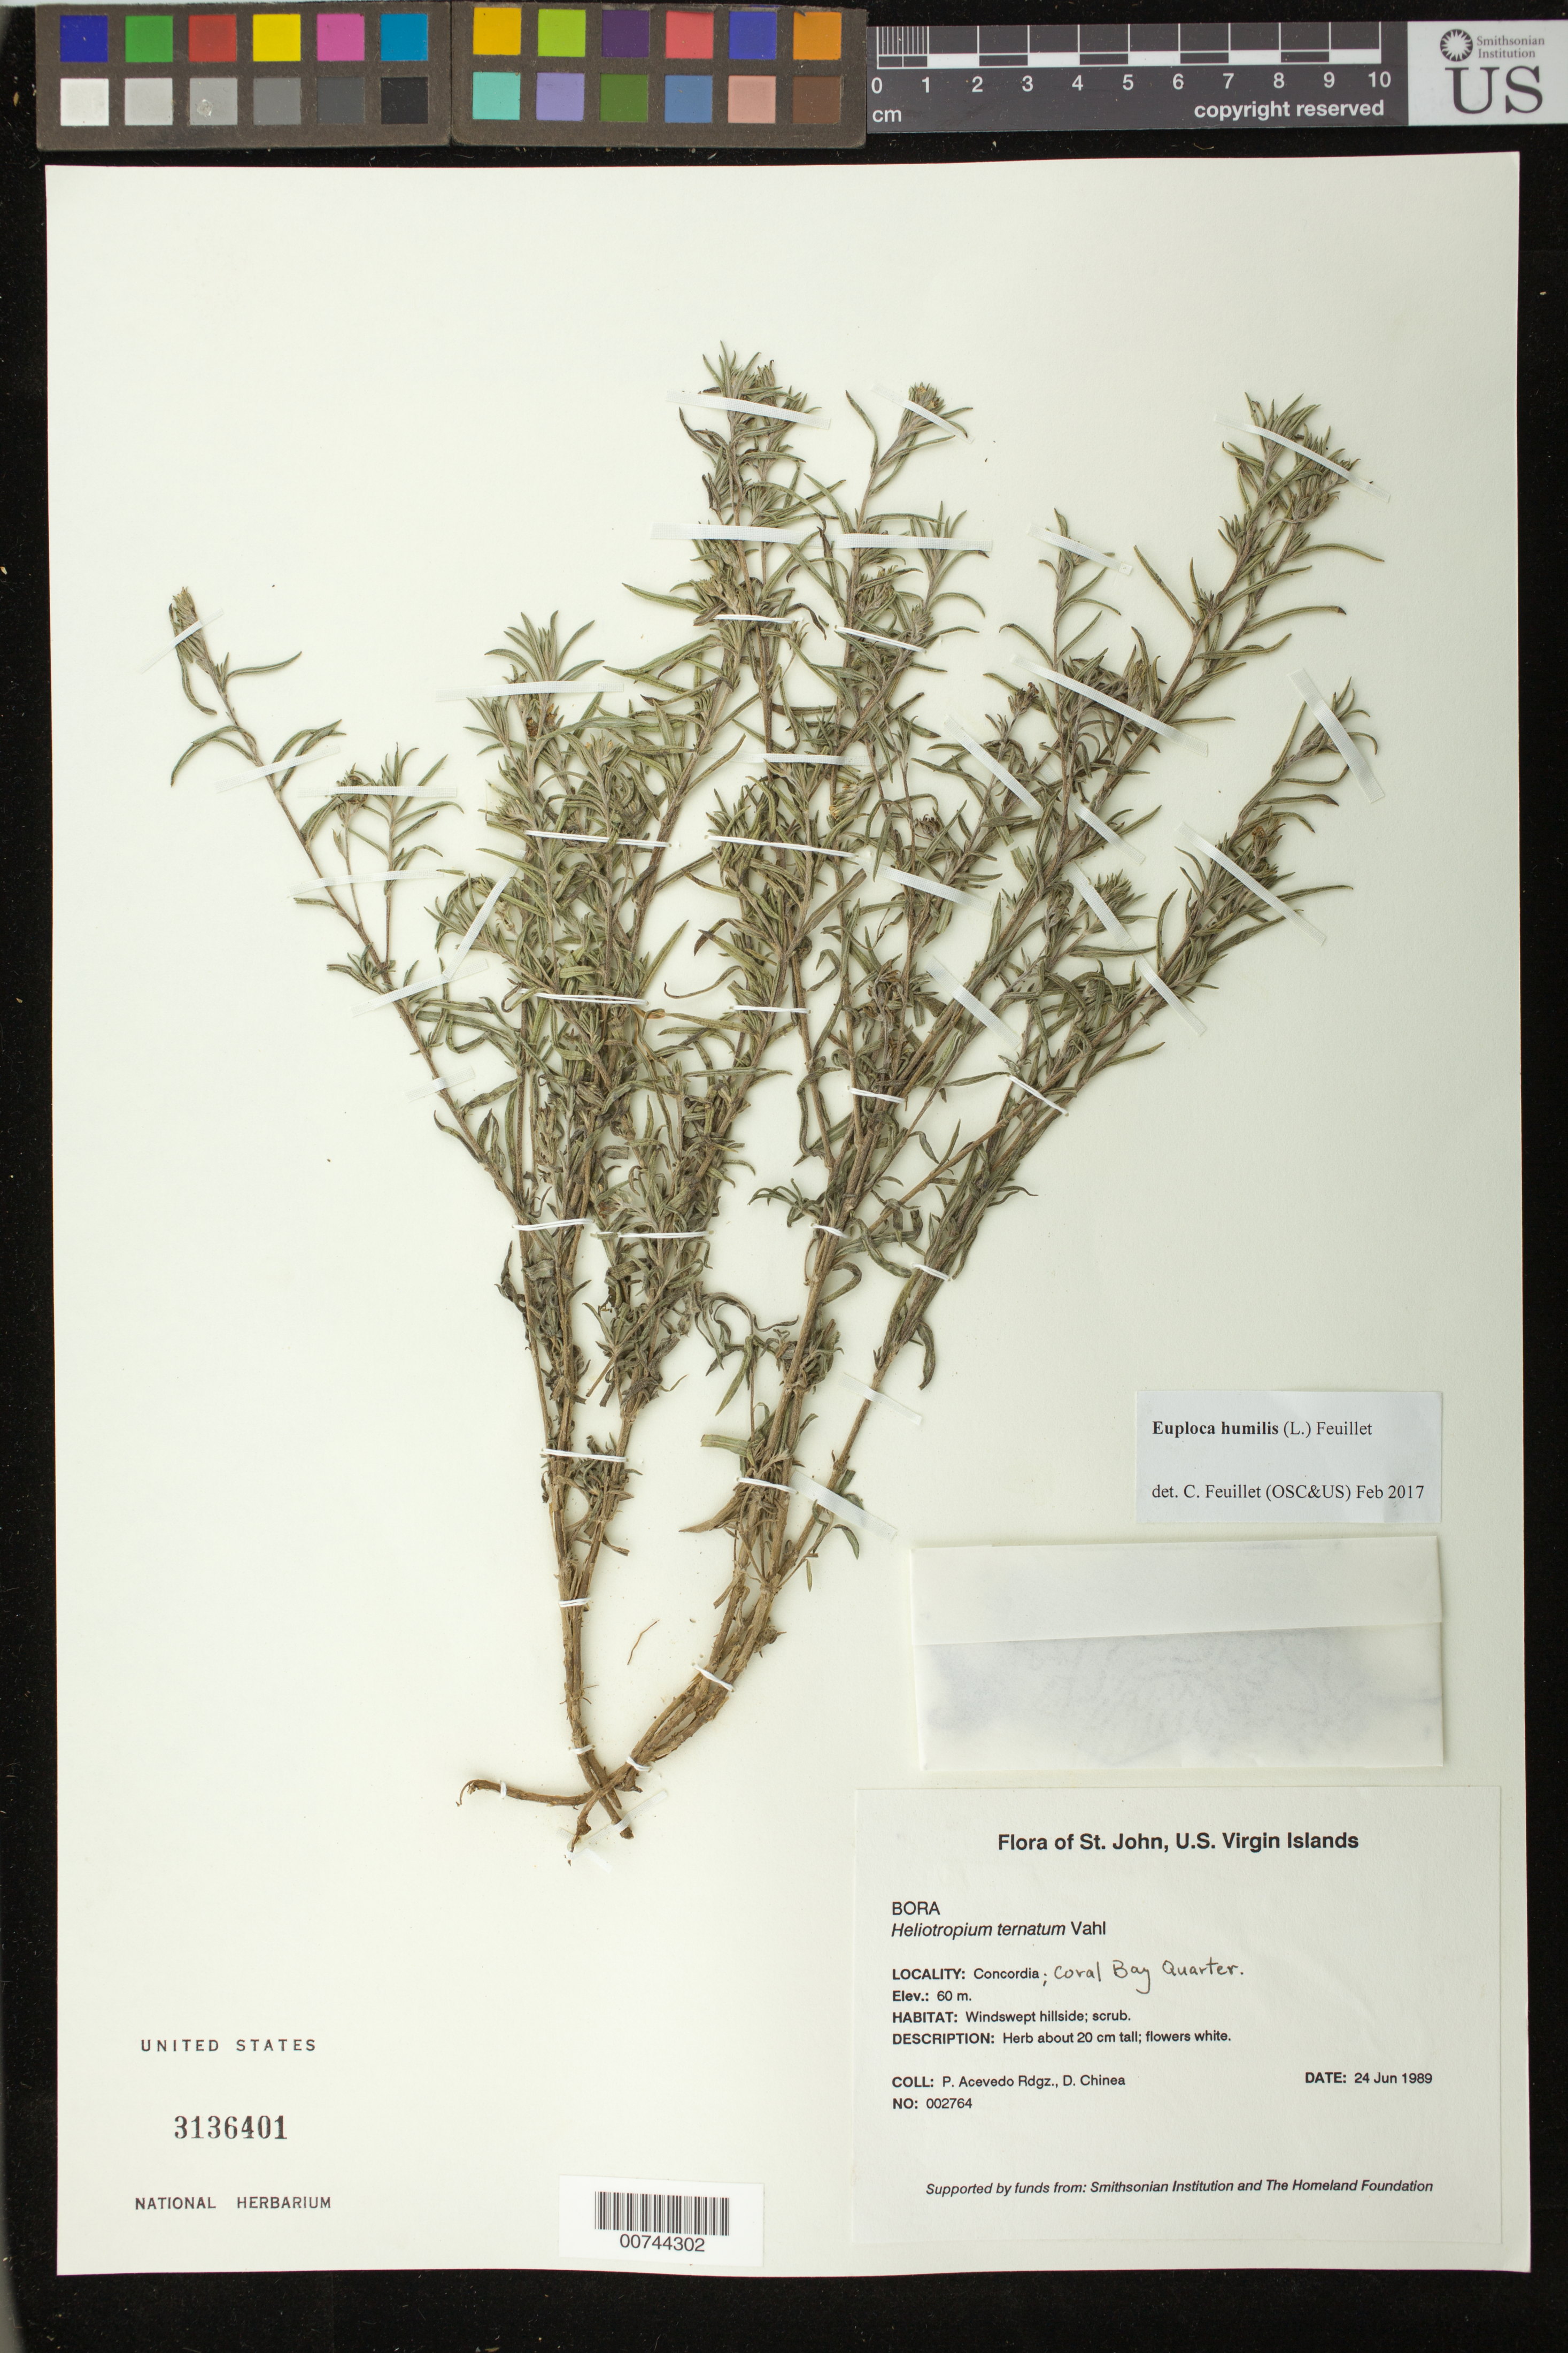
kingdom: Plantae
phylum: Tracheophyta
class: Magnoliopsida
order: Boraginales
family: Heliotropiaceae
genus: Euploca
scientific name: Euploca humilis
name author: (L.) Feuillet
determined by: Feuillet, C.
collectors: P. Acevedo-Rodr. & D. Chinea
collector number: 2764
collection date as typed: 24 Jun 1989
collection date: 1989-06-24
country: U.S. Virgin Islands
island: St. John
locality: Concordia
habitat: Windswept hillside; scrub.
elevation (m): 60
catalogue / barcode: US 3136401